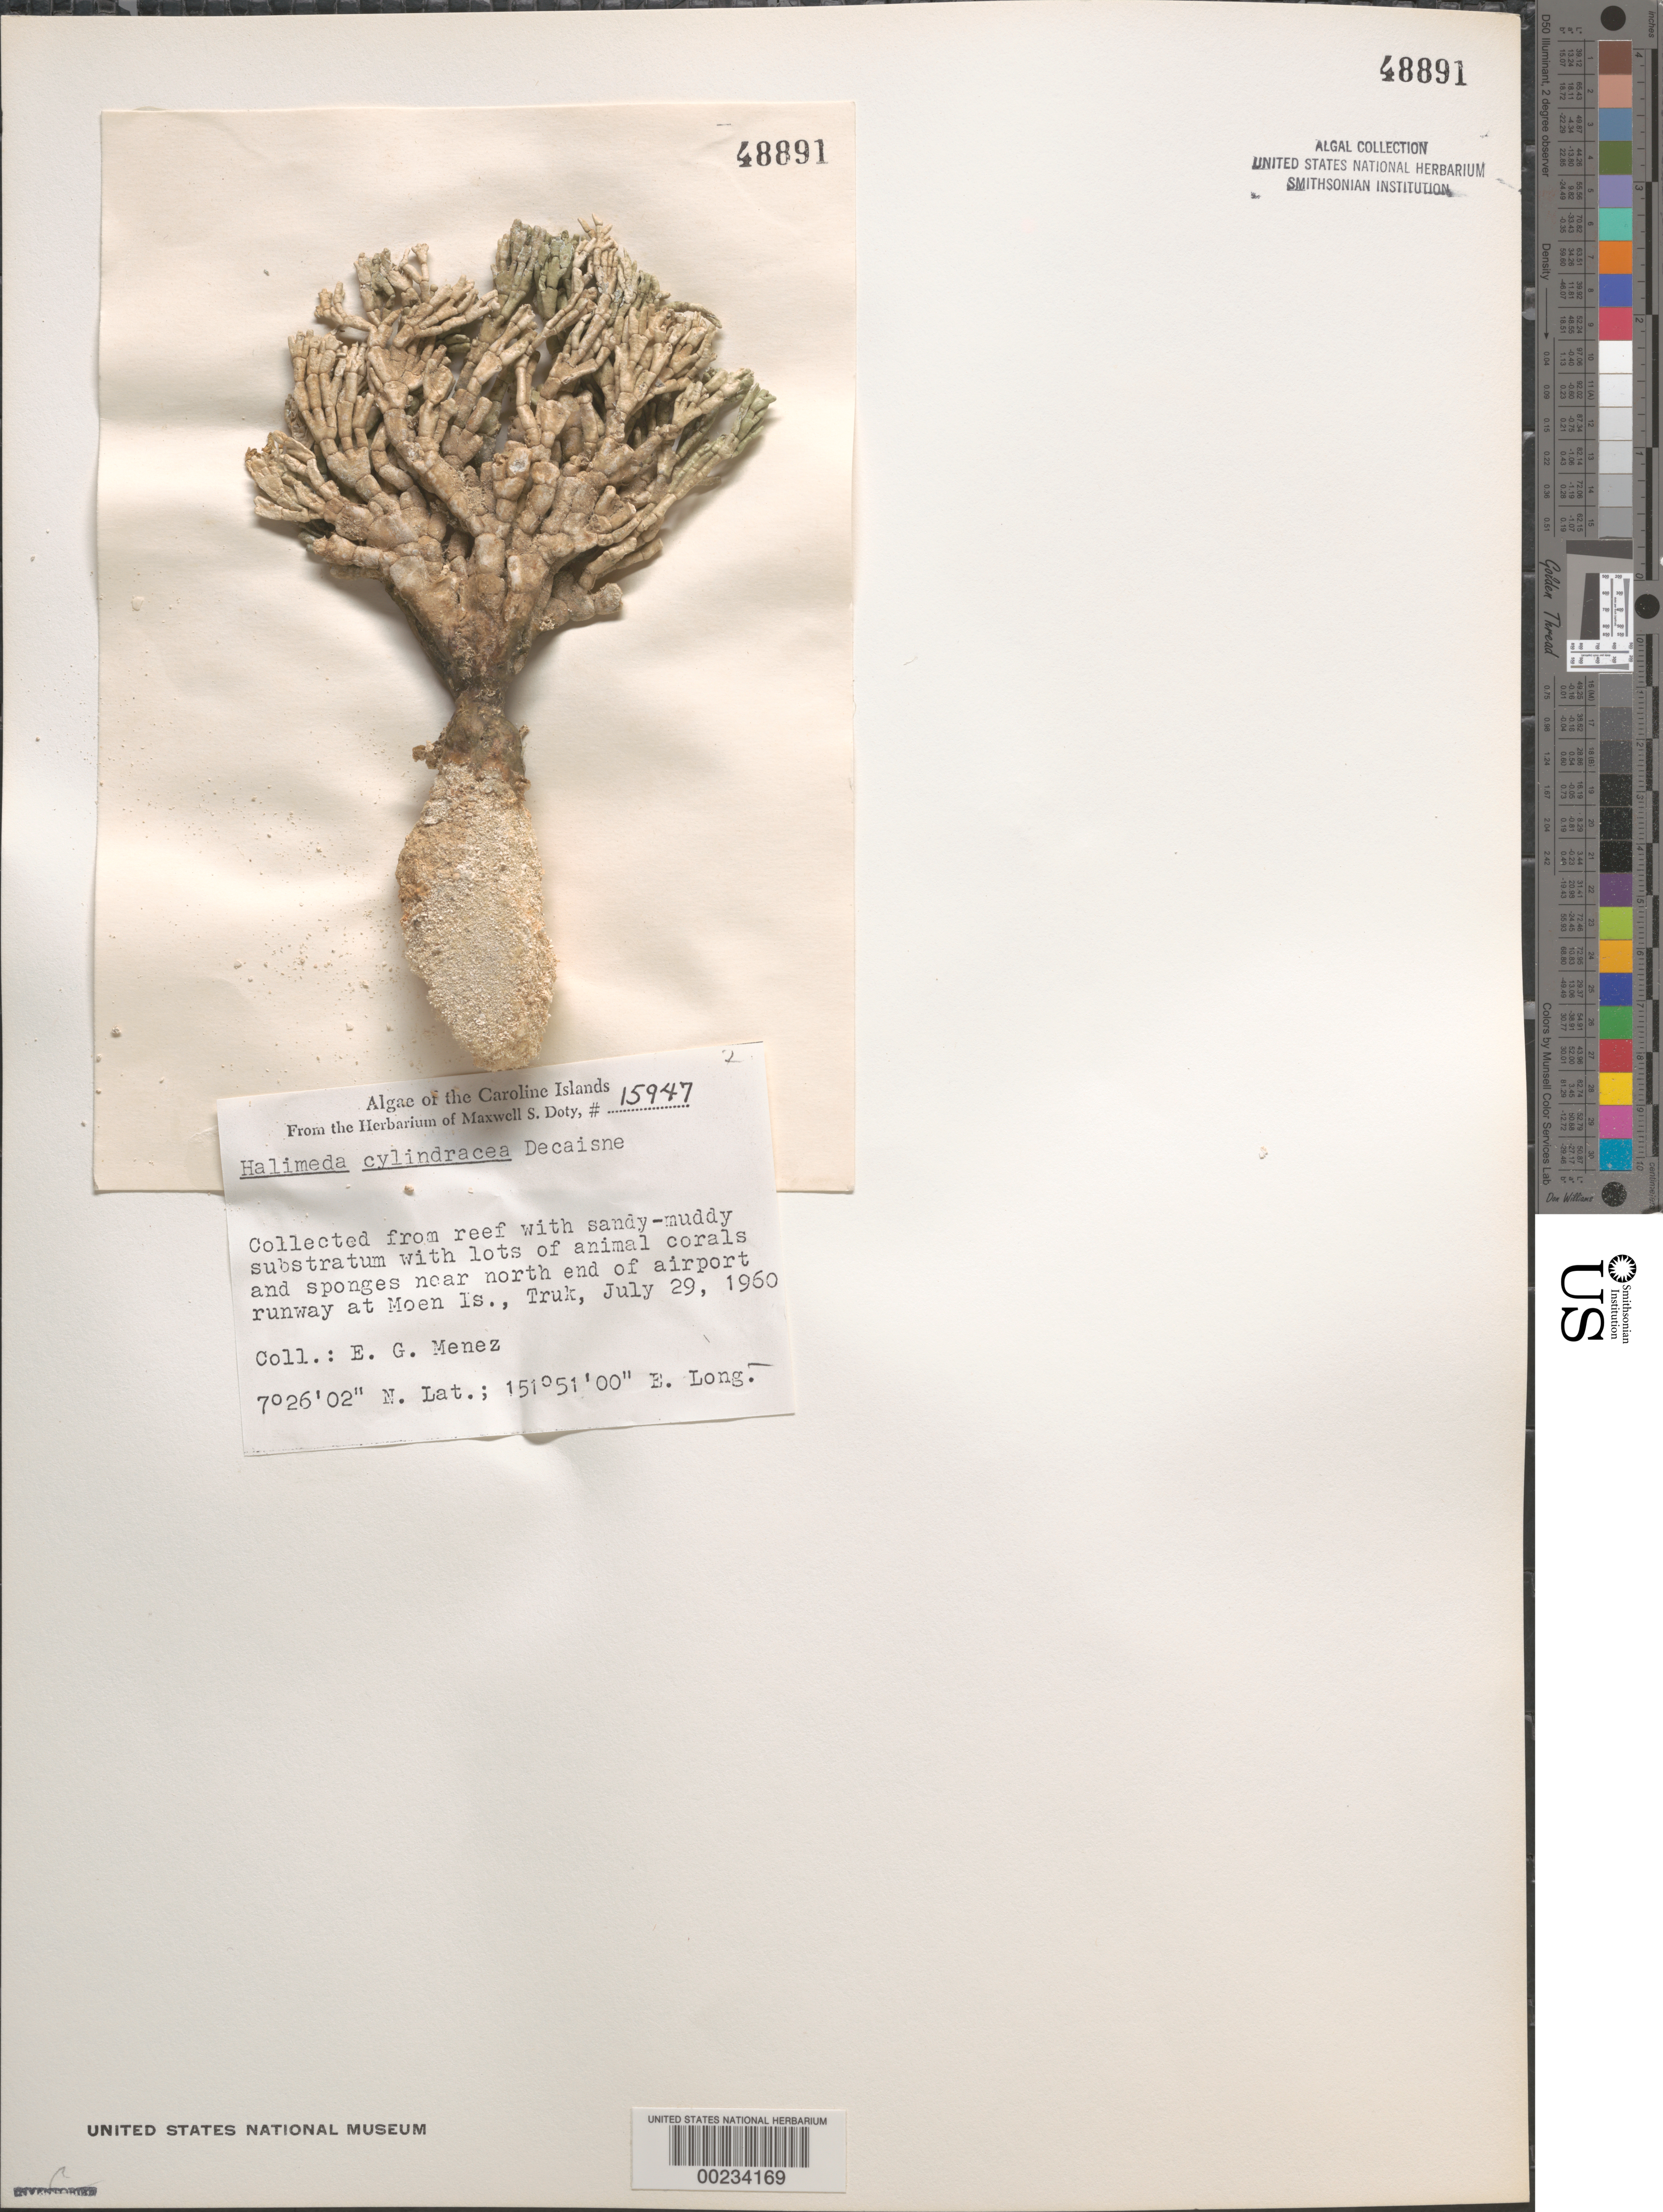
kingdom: Plantae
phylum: Chlorophyta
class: Ulvophyceae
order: Bryopsidales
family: Halimedaceae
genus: Halimeda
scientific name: Halimeda cylindracea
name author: Decne.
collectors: Meñez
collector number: MSD 15947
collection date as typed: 29 Jul 1960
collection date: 1960-07-29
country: Micronesia, Federated States of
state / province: Truk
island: Moen [Wono]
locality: Near north end of airport runway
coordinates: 7 26' 02" N, 151 51' 00" E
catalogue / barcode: US 48891